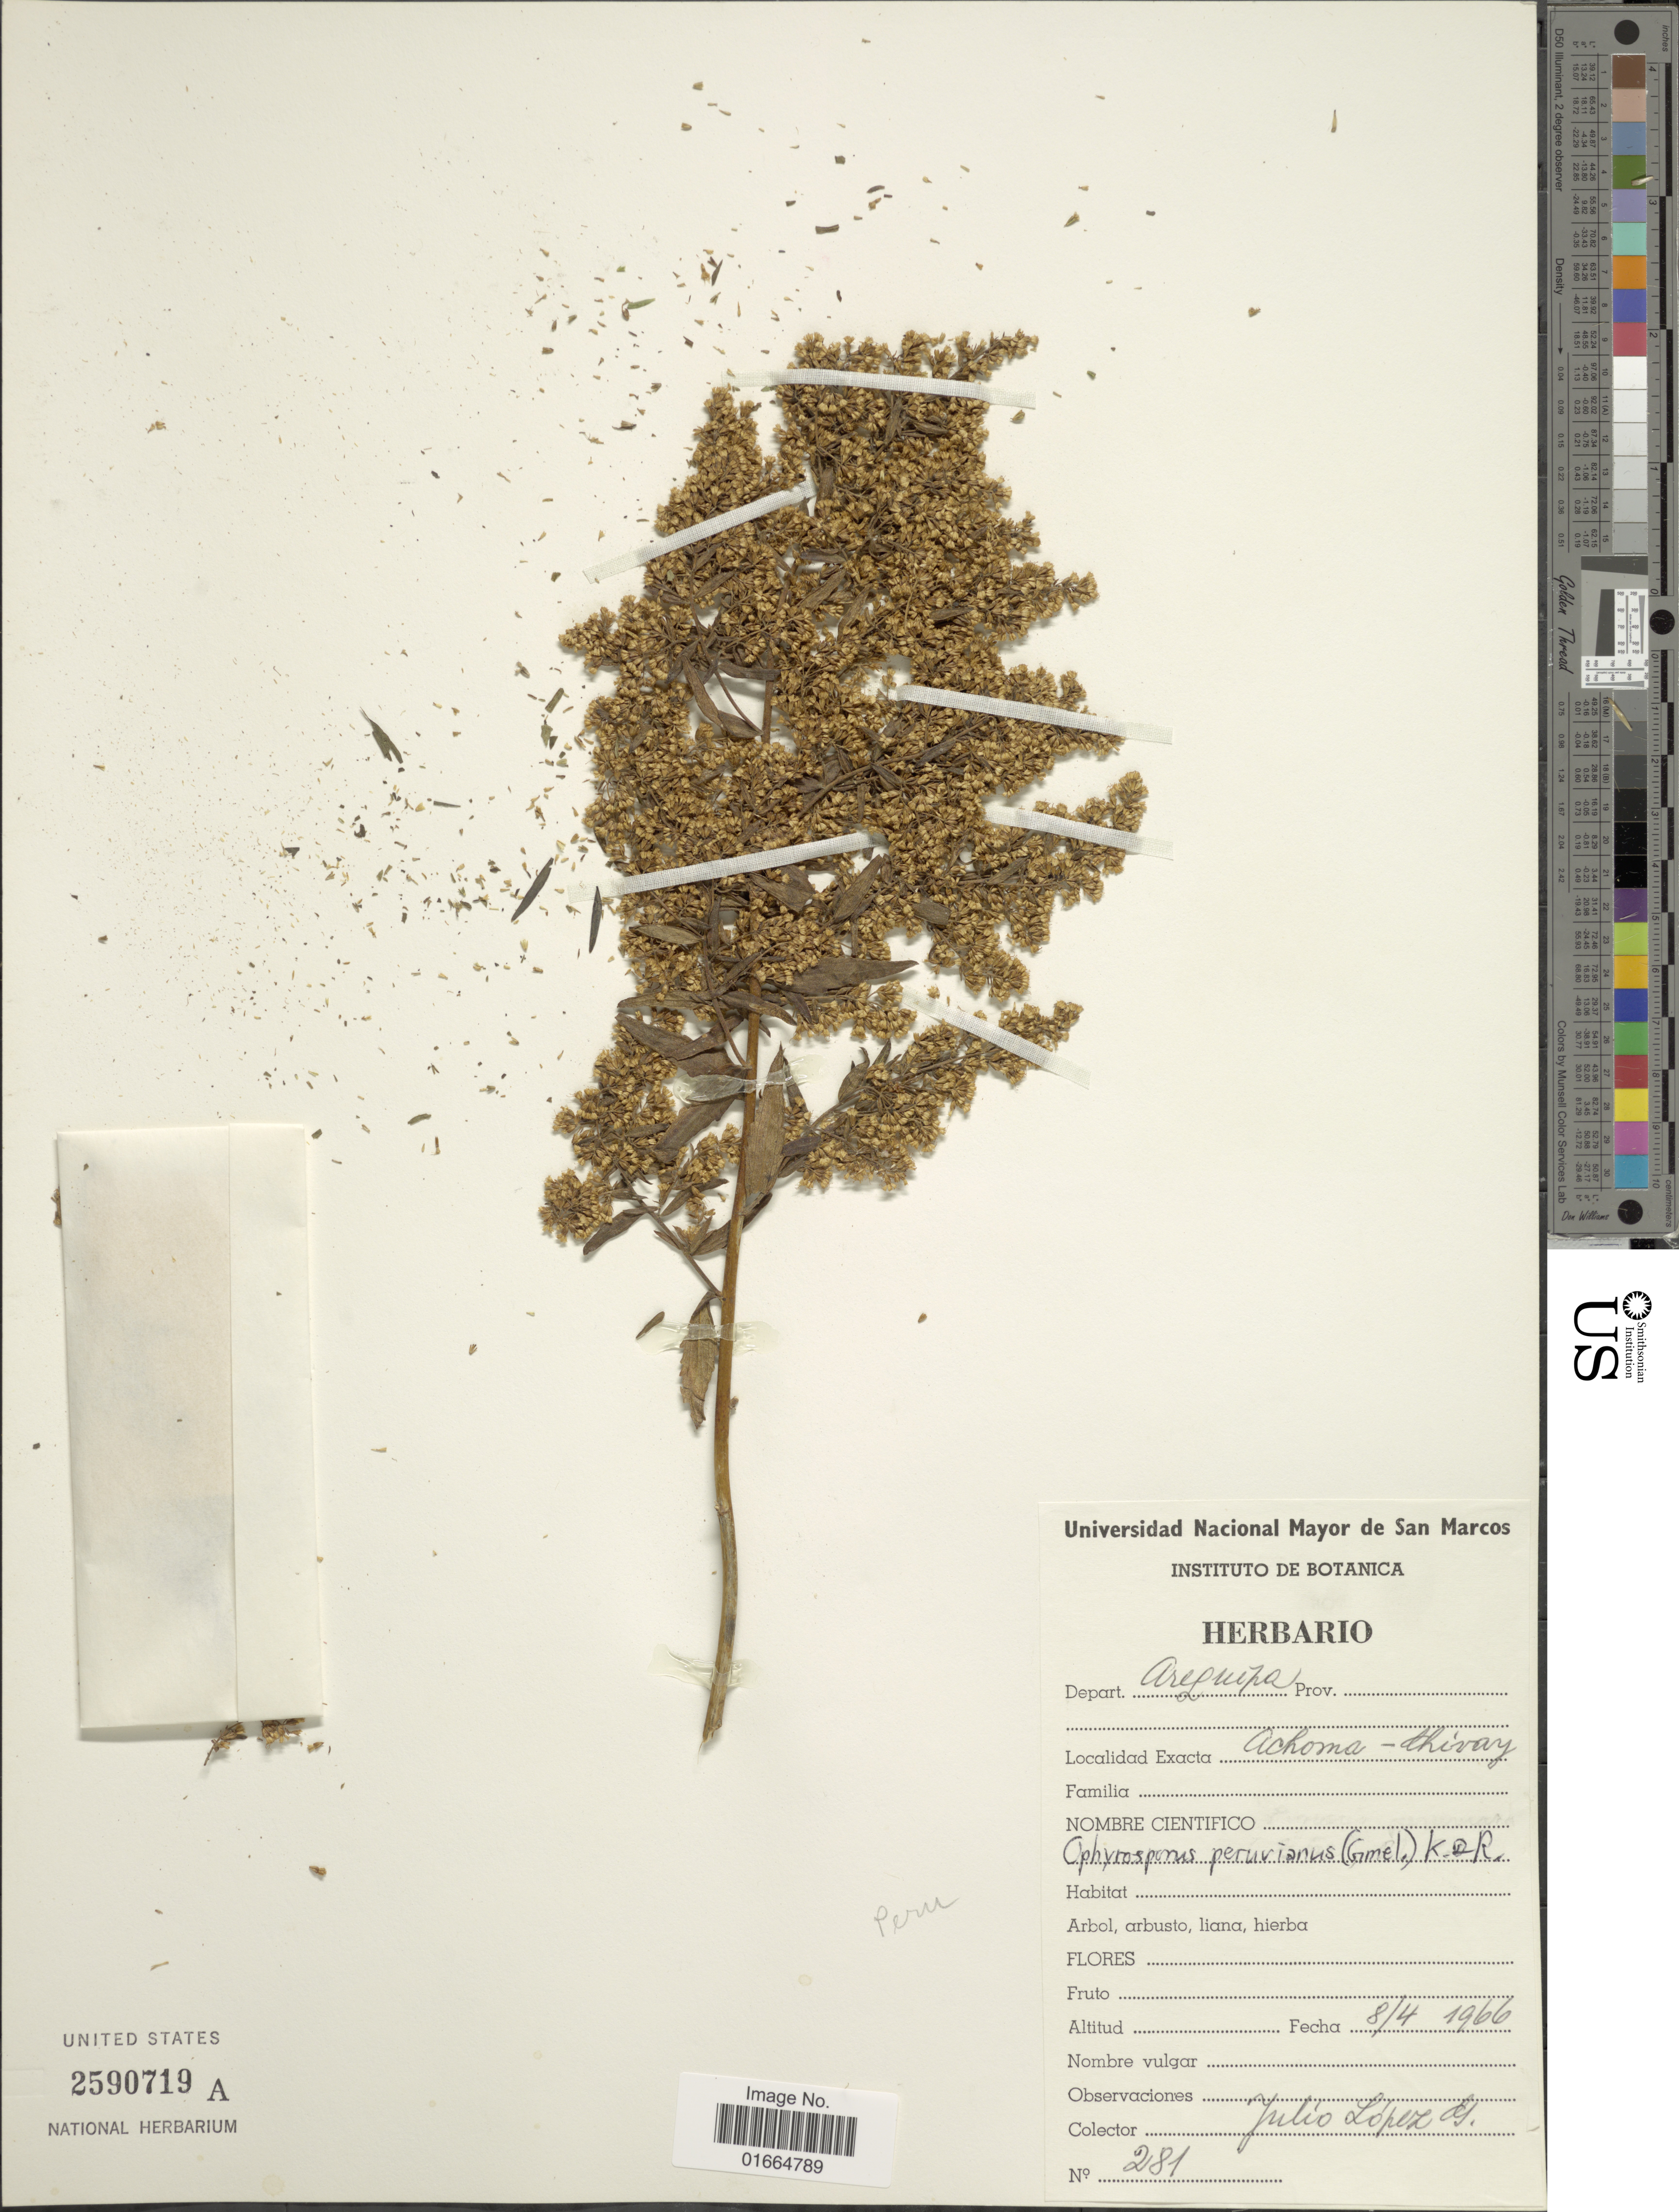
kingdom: Plantae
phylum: Tracheophyta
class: Magnoliopsida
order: Asterales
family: Asteraceae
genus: Ophryosporus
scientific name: Ophryosporus peruvianus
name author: (J.F. Gmel.) R.M. King & H. Rob.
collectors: J. Lopez M.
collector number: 281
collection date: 1966-04-08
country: Peru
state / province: Arequipa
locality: Depart. Arequipa. Achoma - Chivay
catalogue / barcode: US 2590719A